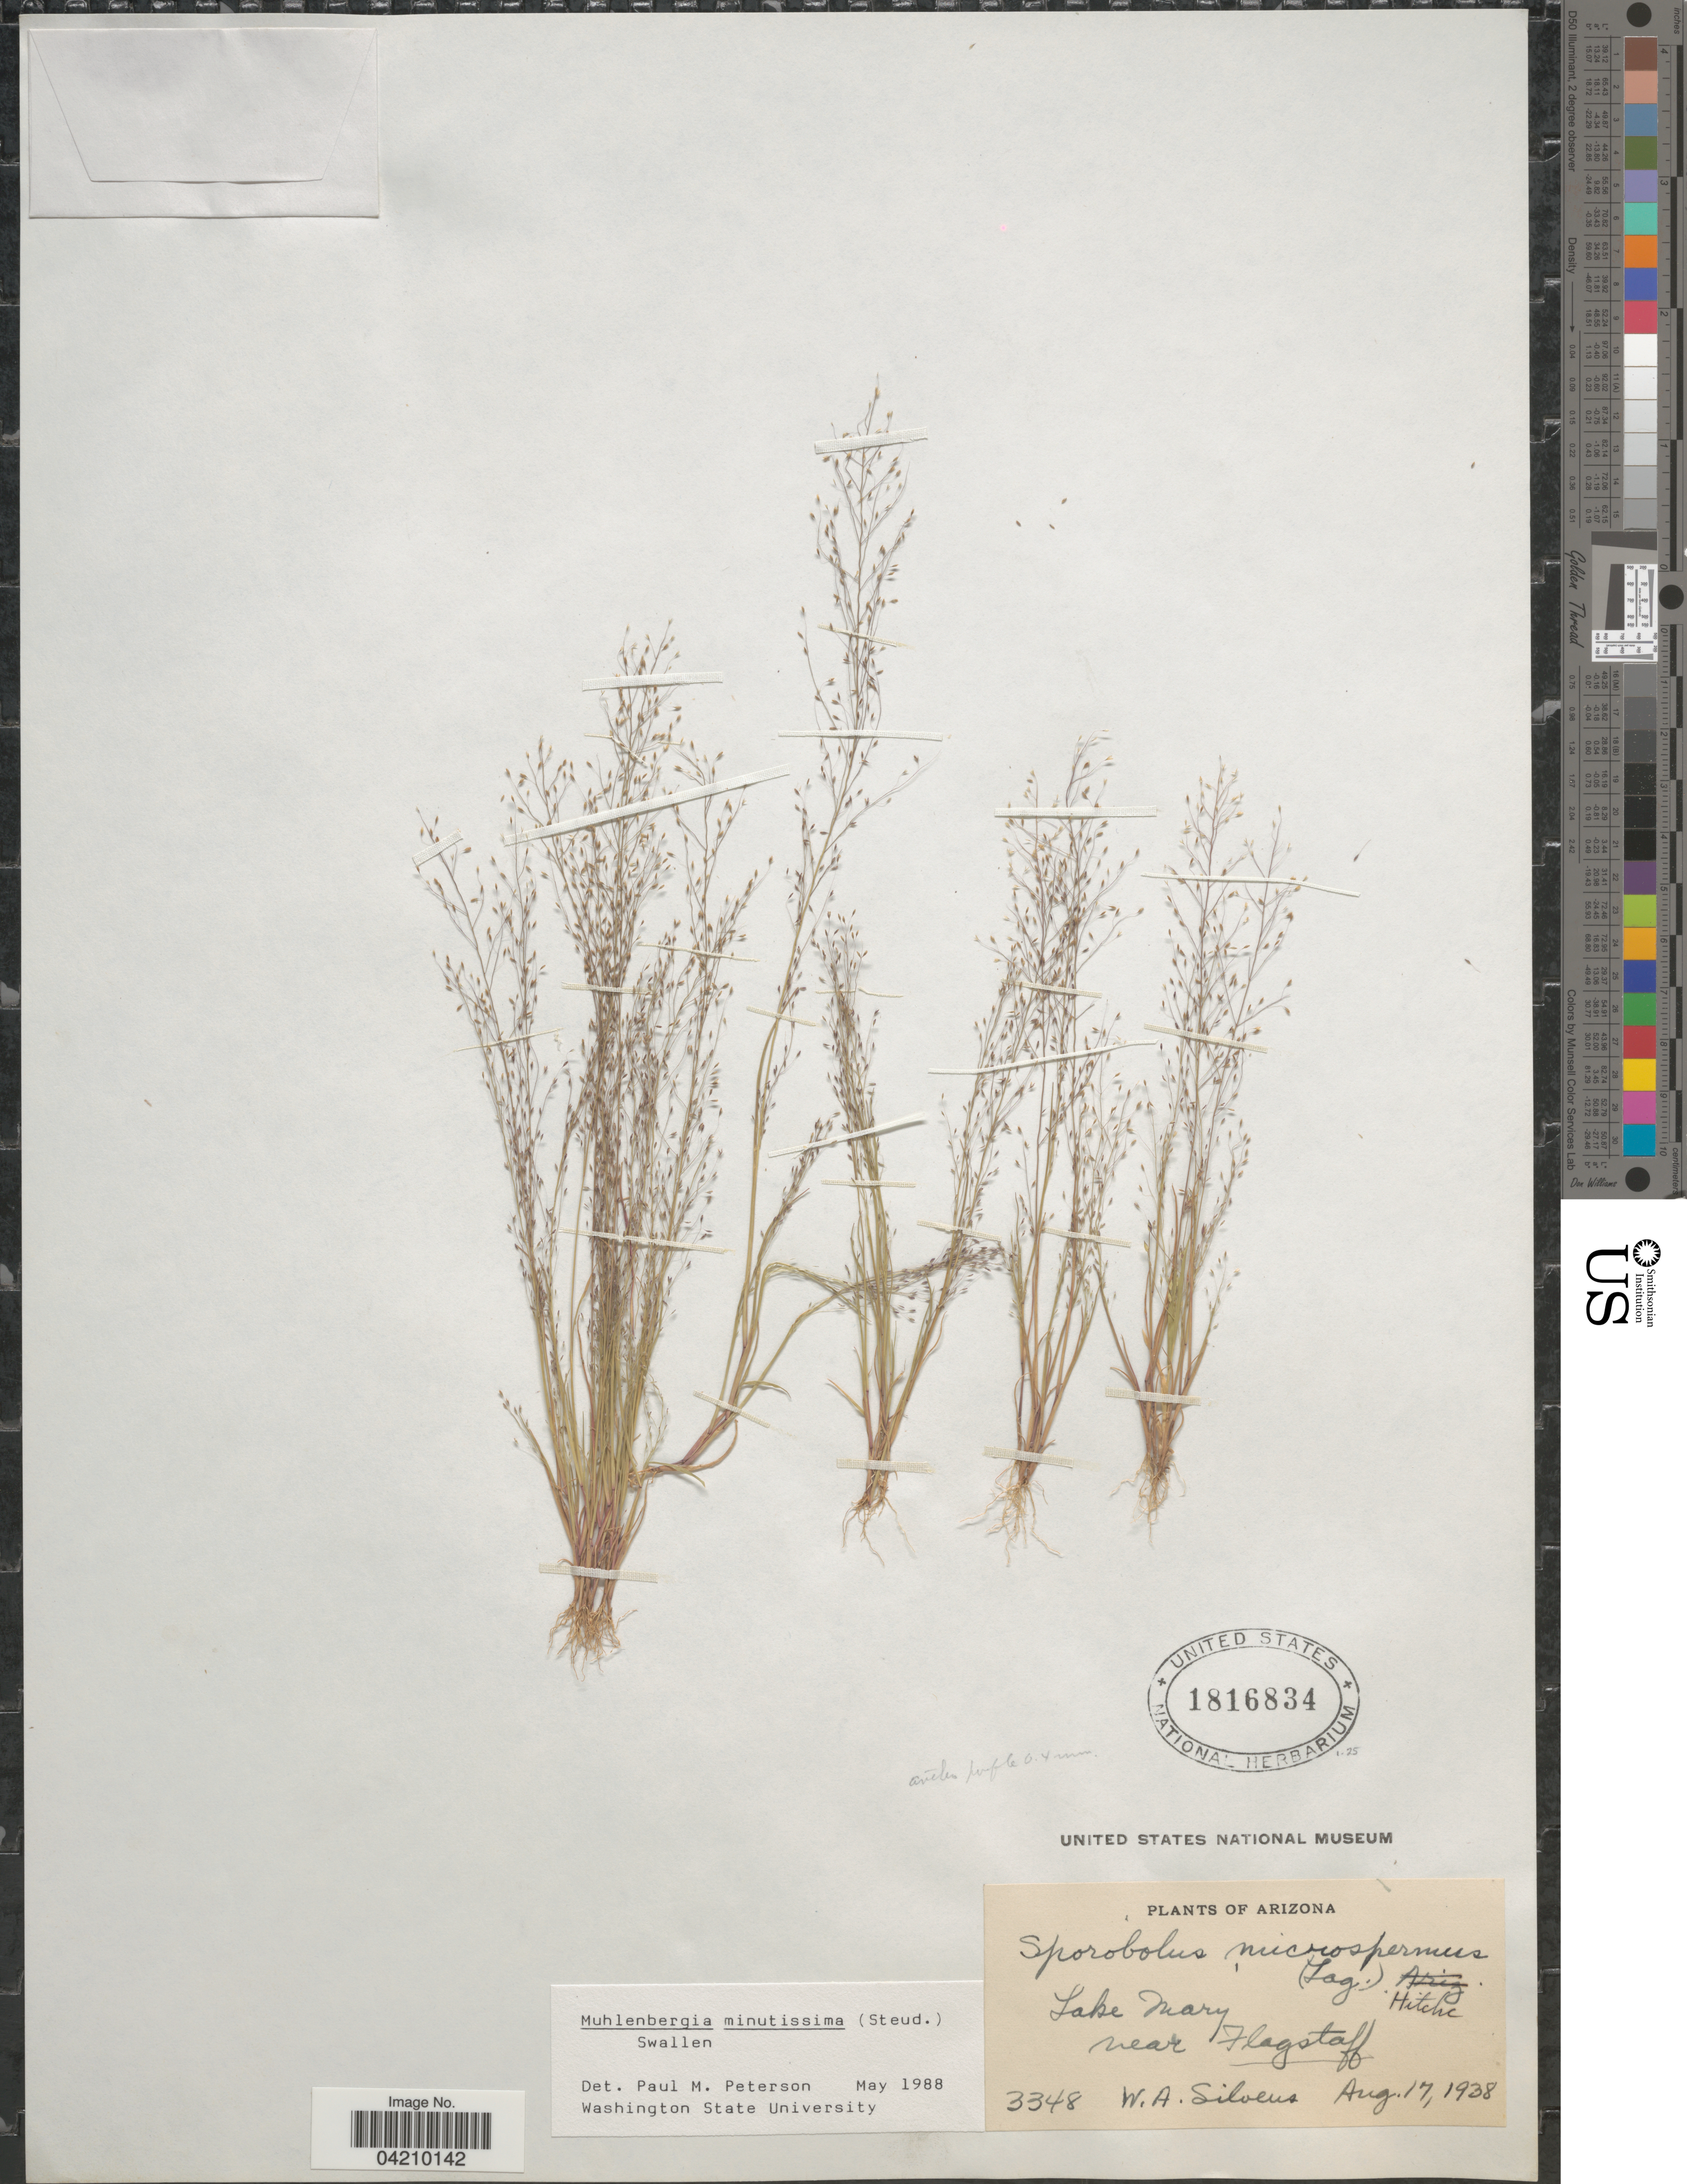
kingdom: Plantae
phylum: Tracheophyta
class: Liliopsida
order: Poales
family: Poaceae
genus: Muhlenbergia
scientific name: Muhlenbergia minutissima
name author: (Steud.) Swallen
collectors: W. Silveus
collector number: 3348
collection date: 1938-08-17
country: United States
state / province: Arizona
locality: Lake Mary near Flagstaff.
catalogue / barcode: US 1816834